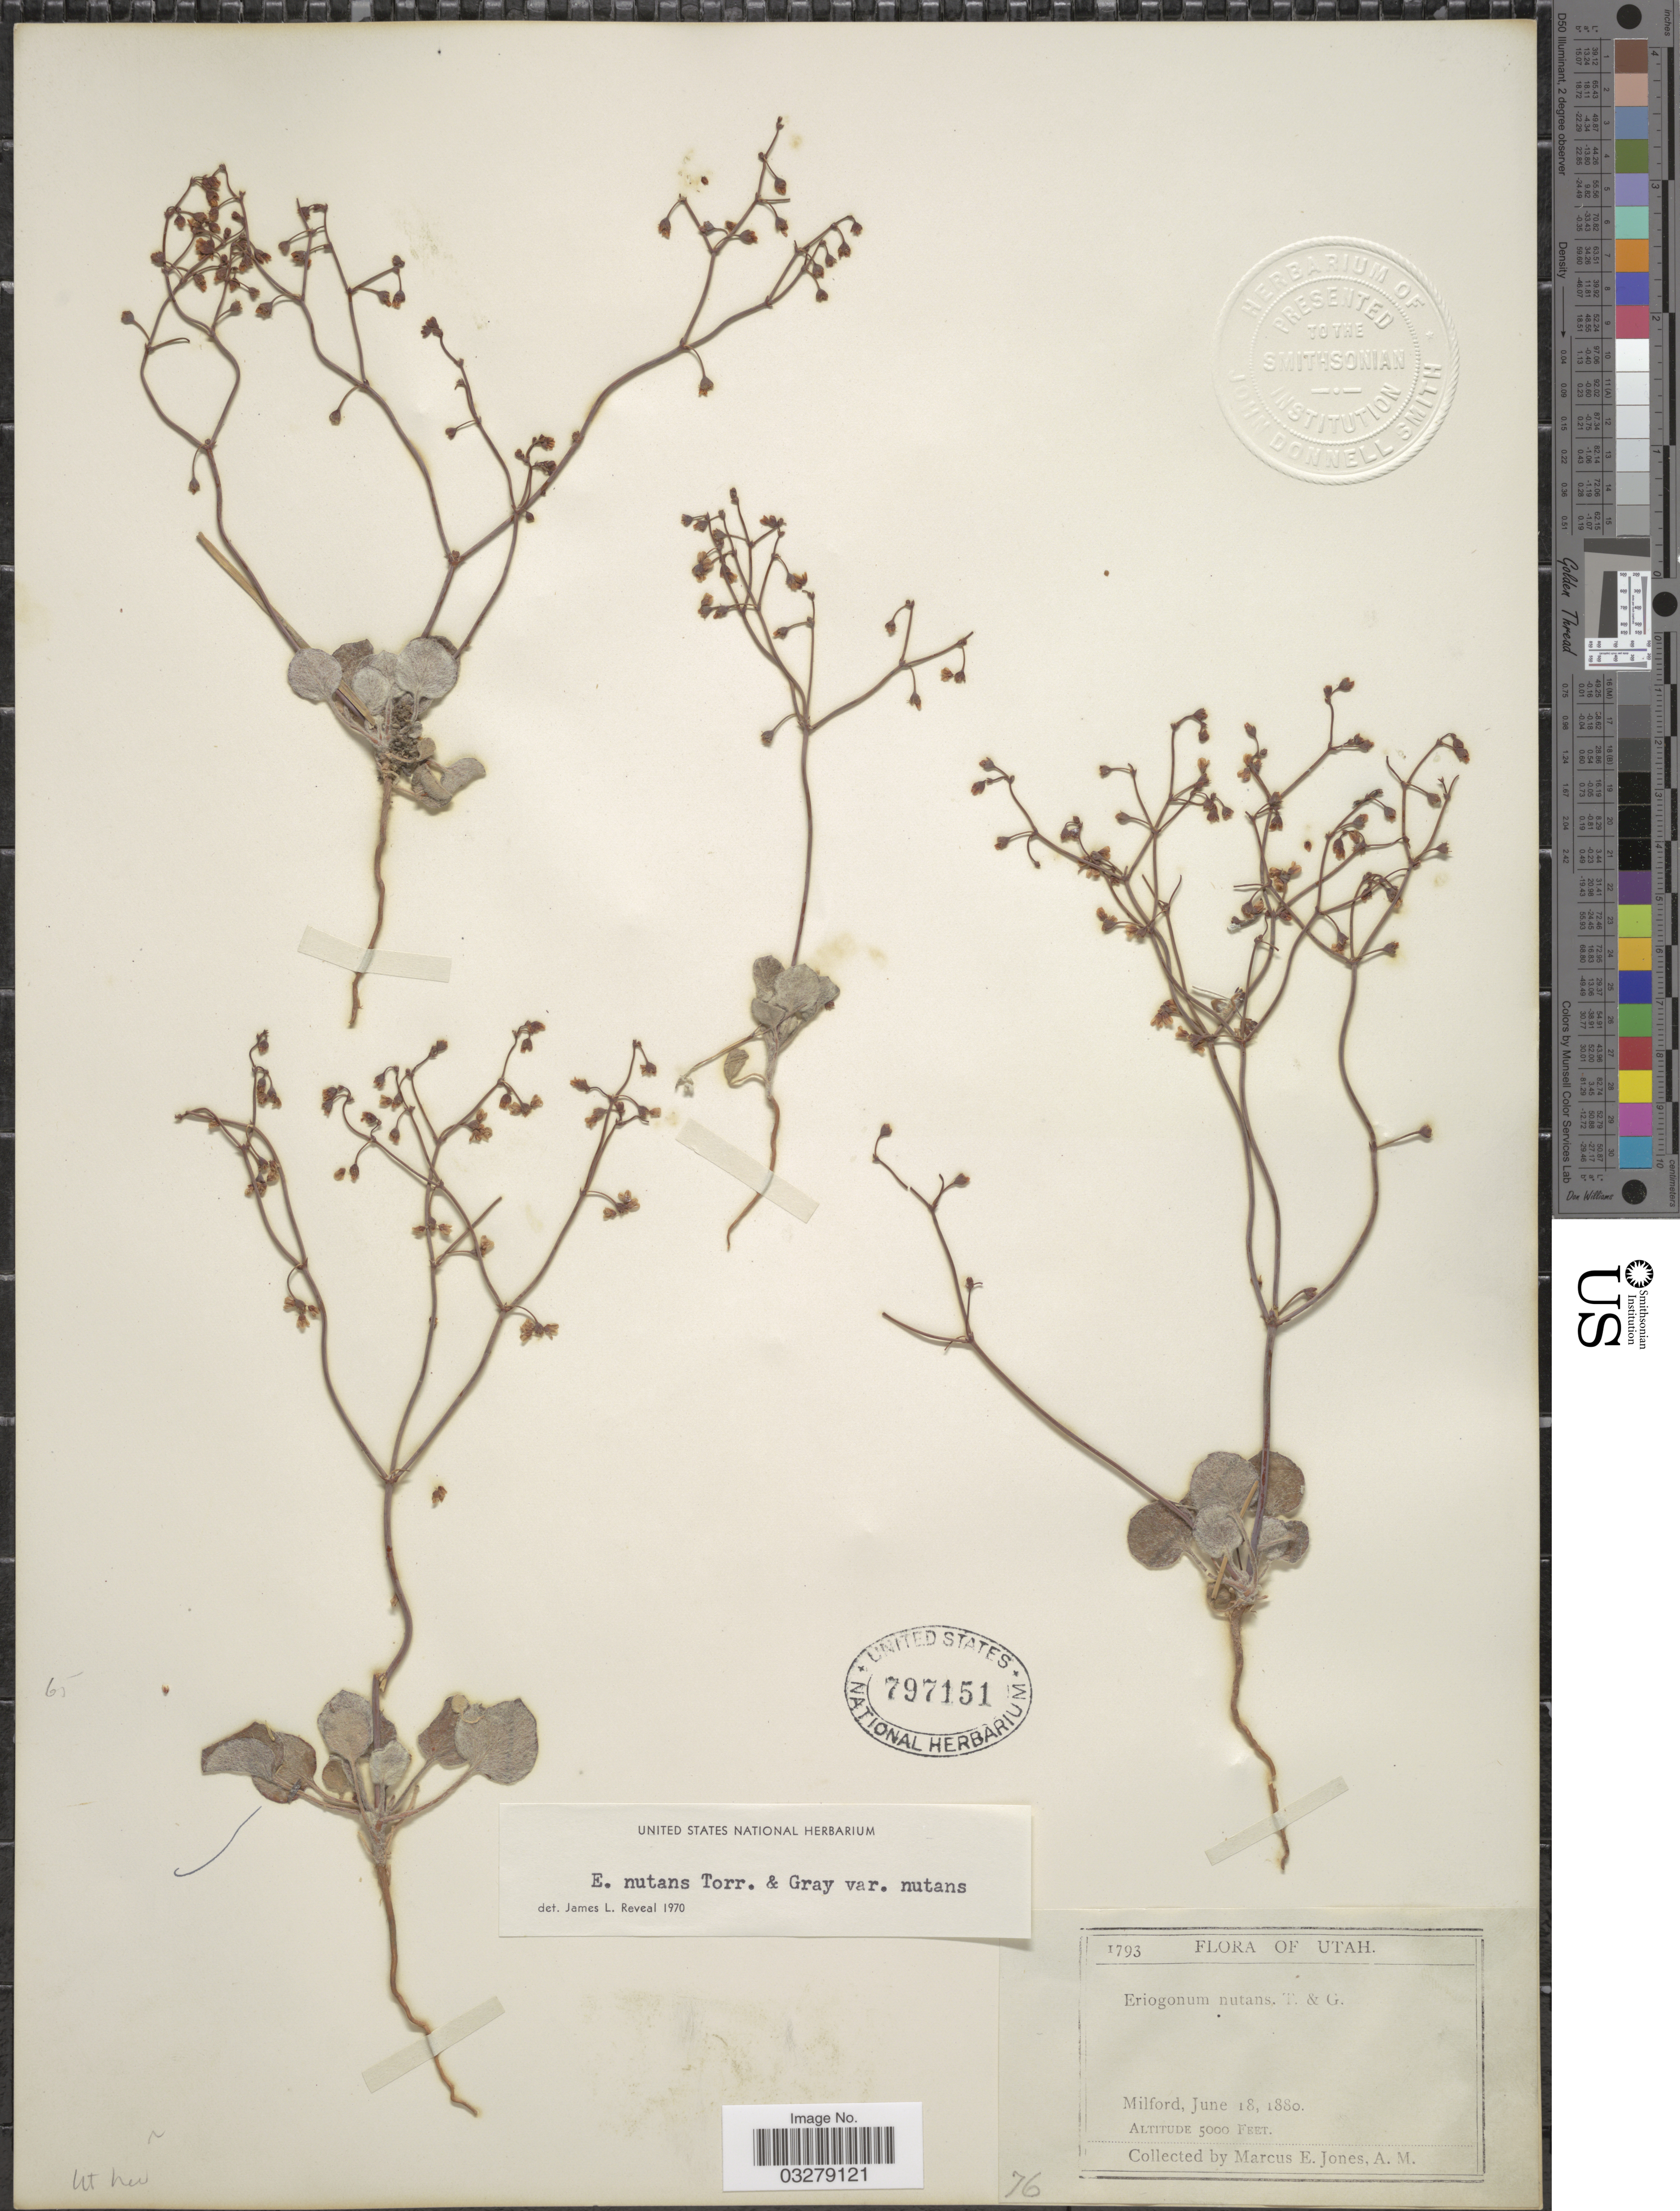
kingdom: Plantae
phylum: Tracheophyta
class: Magnoliopsida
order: Caryophyllales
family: Polygonaceae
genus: Eriogonum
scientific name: Eriogonum nutans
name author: Torr. & A. Gray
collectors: M. E. Jones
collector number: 1793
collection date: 1880-06-18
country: United States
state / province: Utah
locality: Milford.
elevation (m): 1524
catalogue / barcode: US 797151